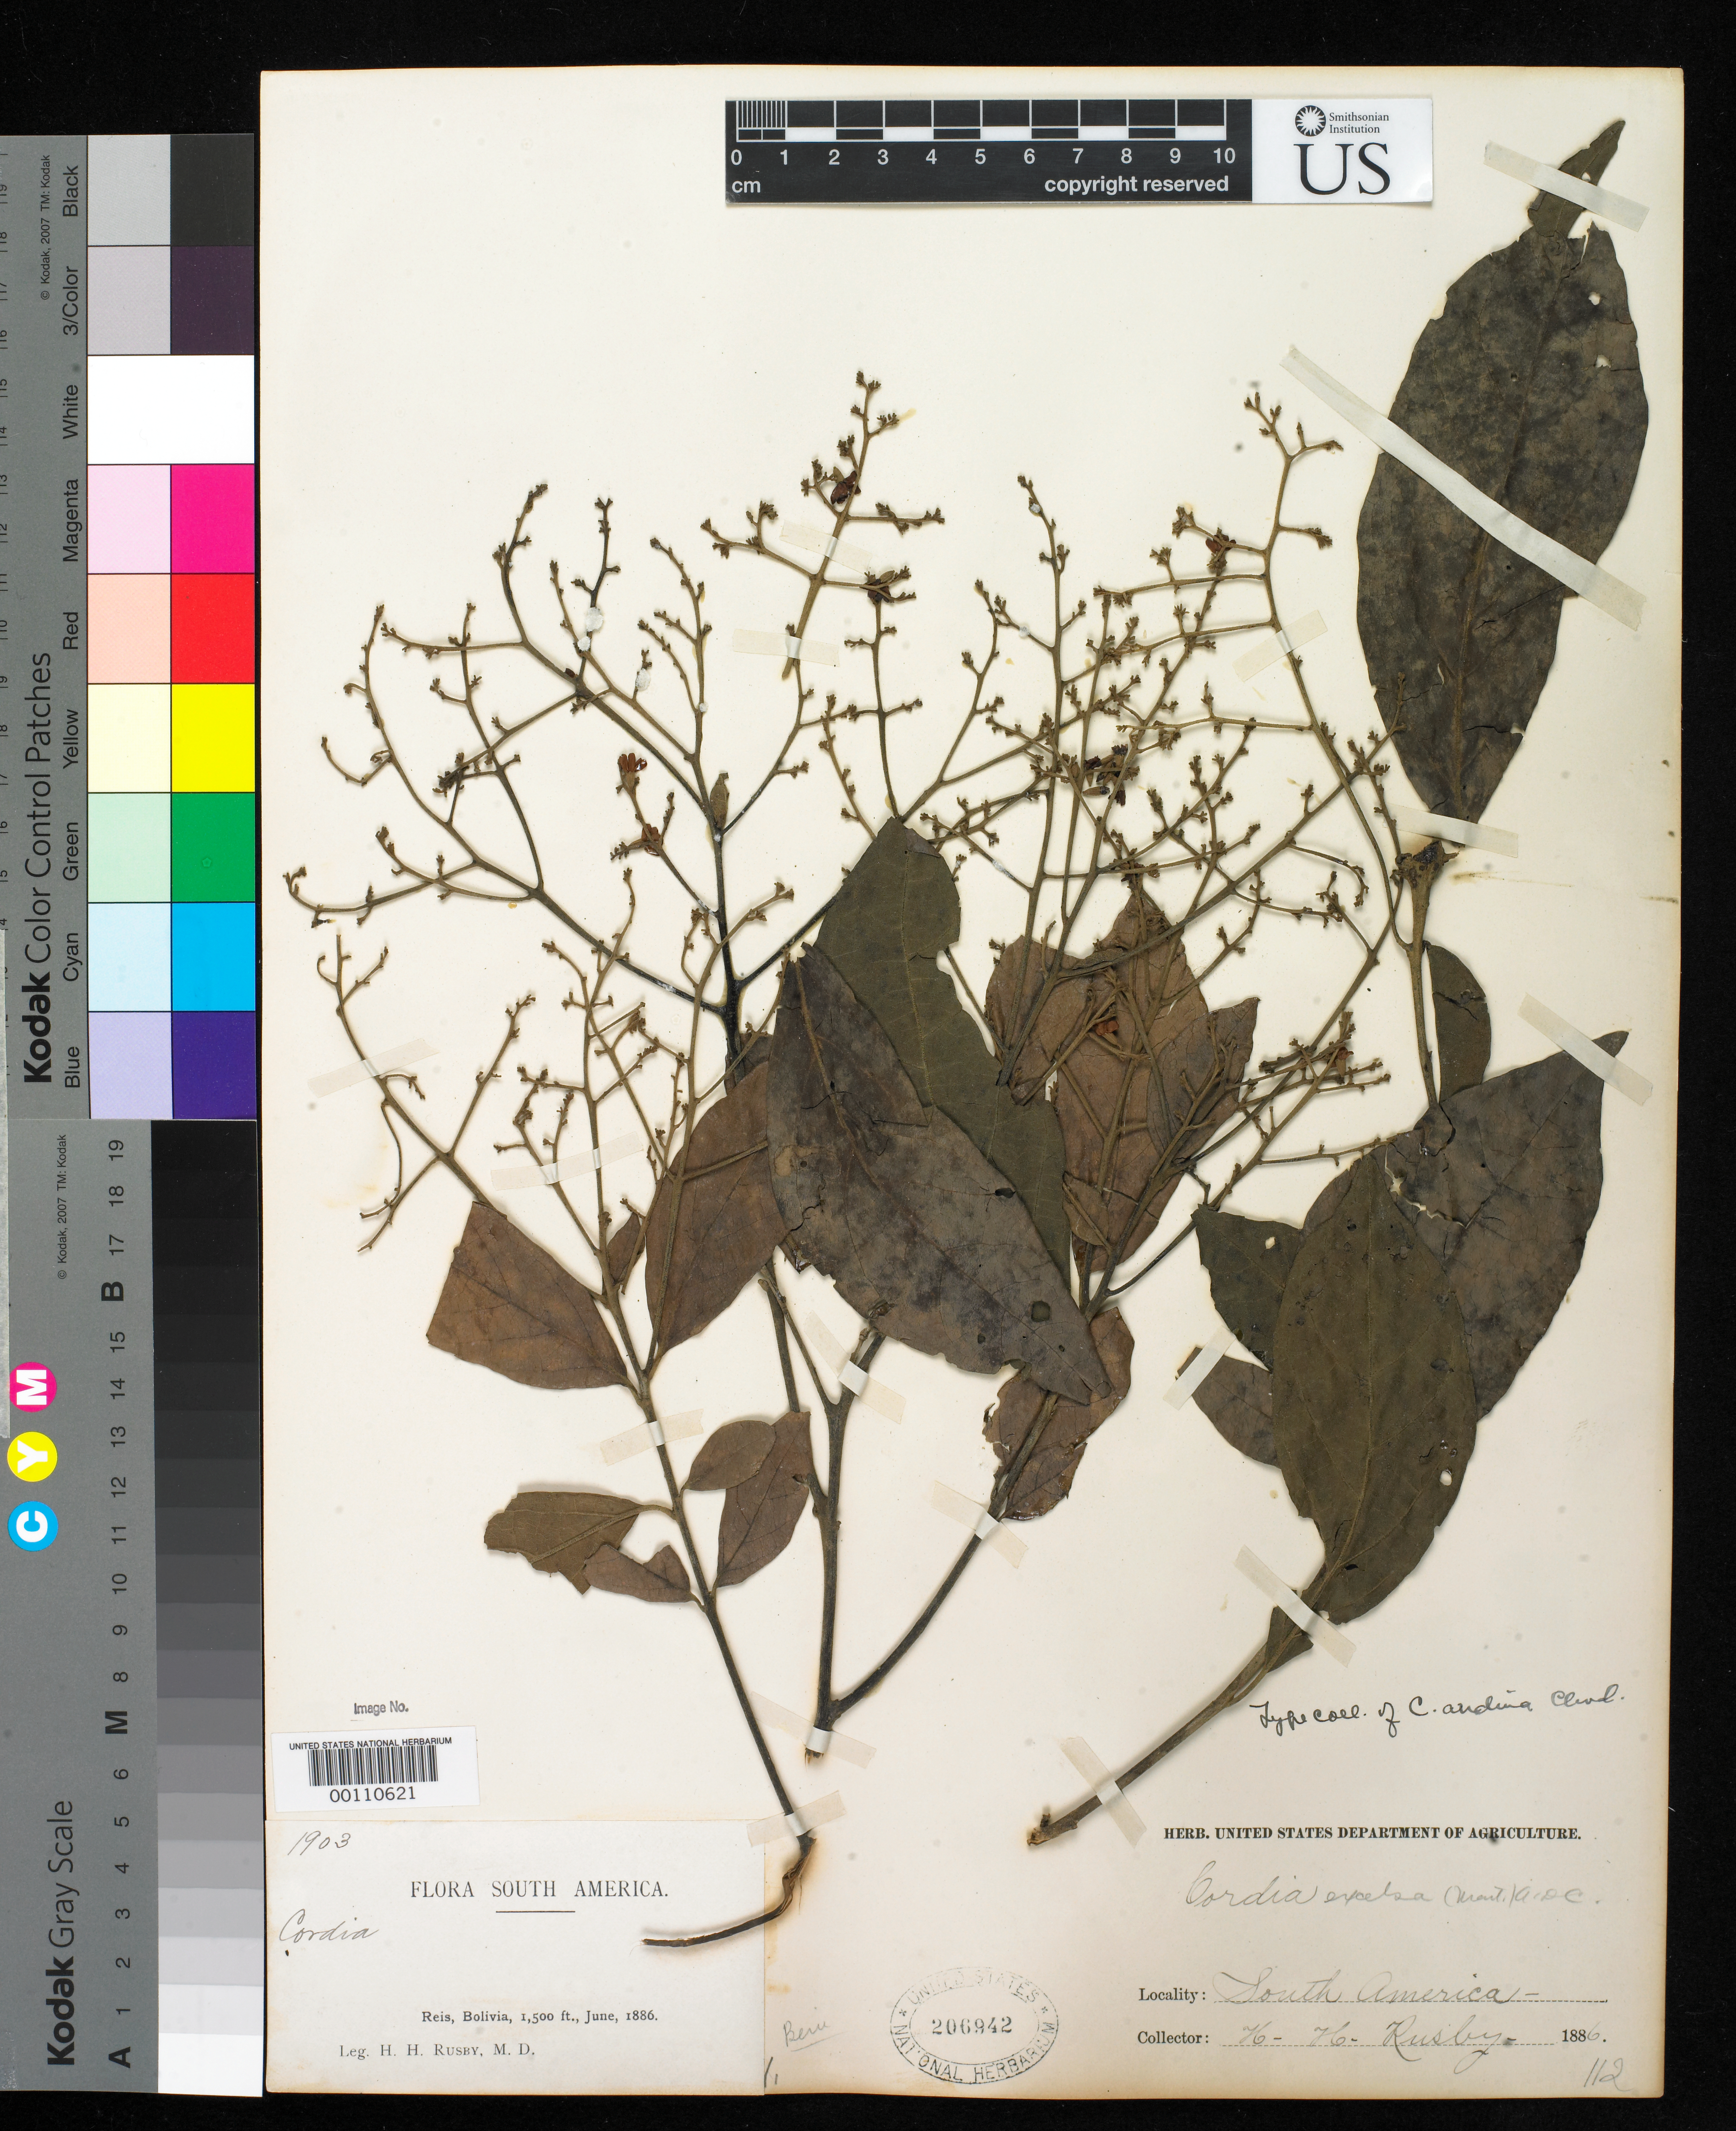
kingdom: Plantae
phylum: Tracheophyta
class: Magnoliopsida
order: Boraginales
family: Cordiaceae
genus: Cordia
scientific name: Cordia andina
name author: Chodat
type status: Isotype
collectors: H. H. Rusby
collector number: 1903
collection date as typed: June, 1886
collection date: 1886-06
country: Bolivia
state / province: Pando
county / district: Nicolas Suarez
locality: Reis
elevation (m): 457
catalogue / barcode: US 206942